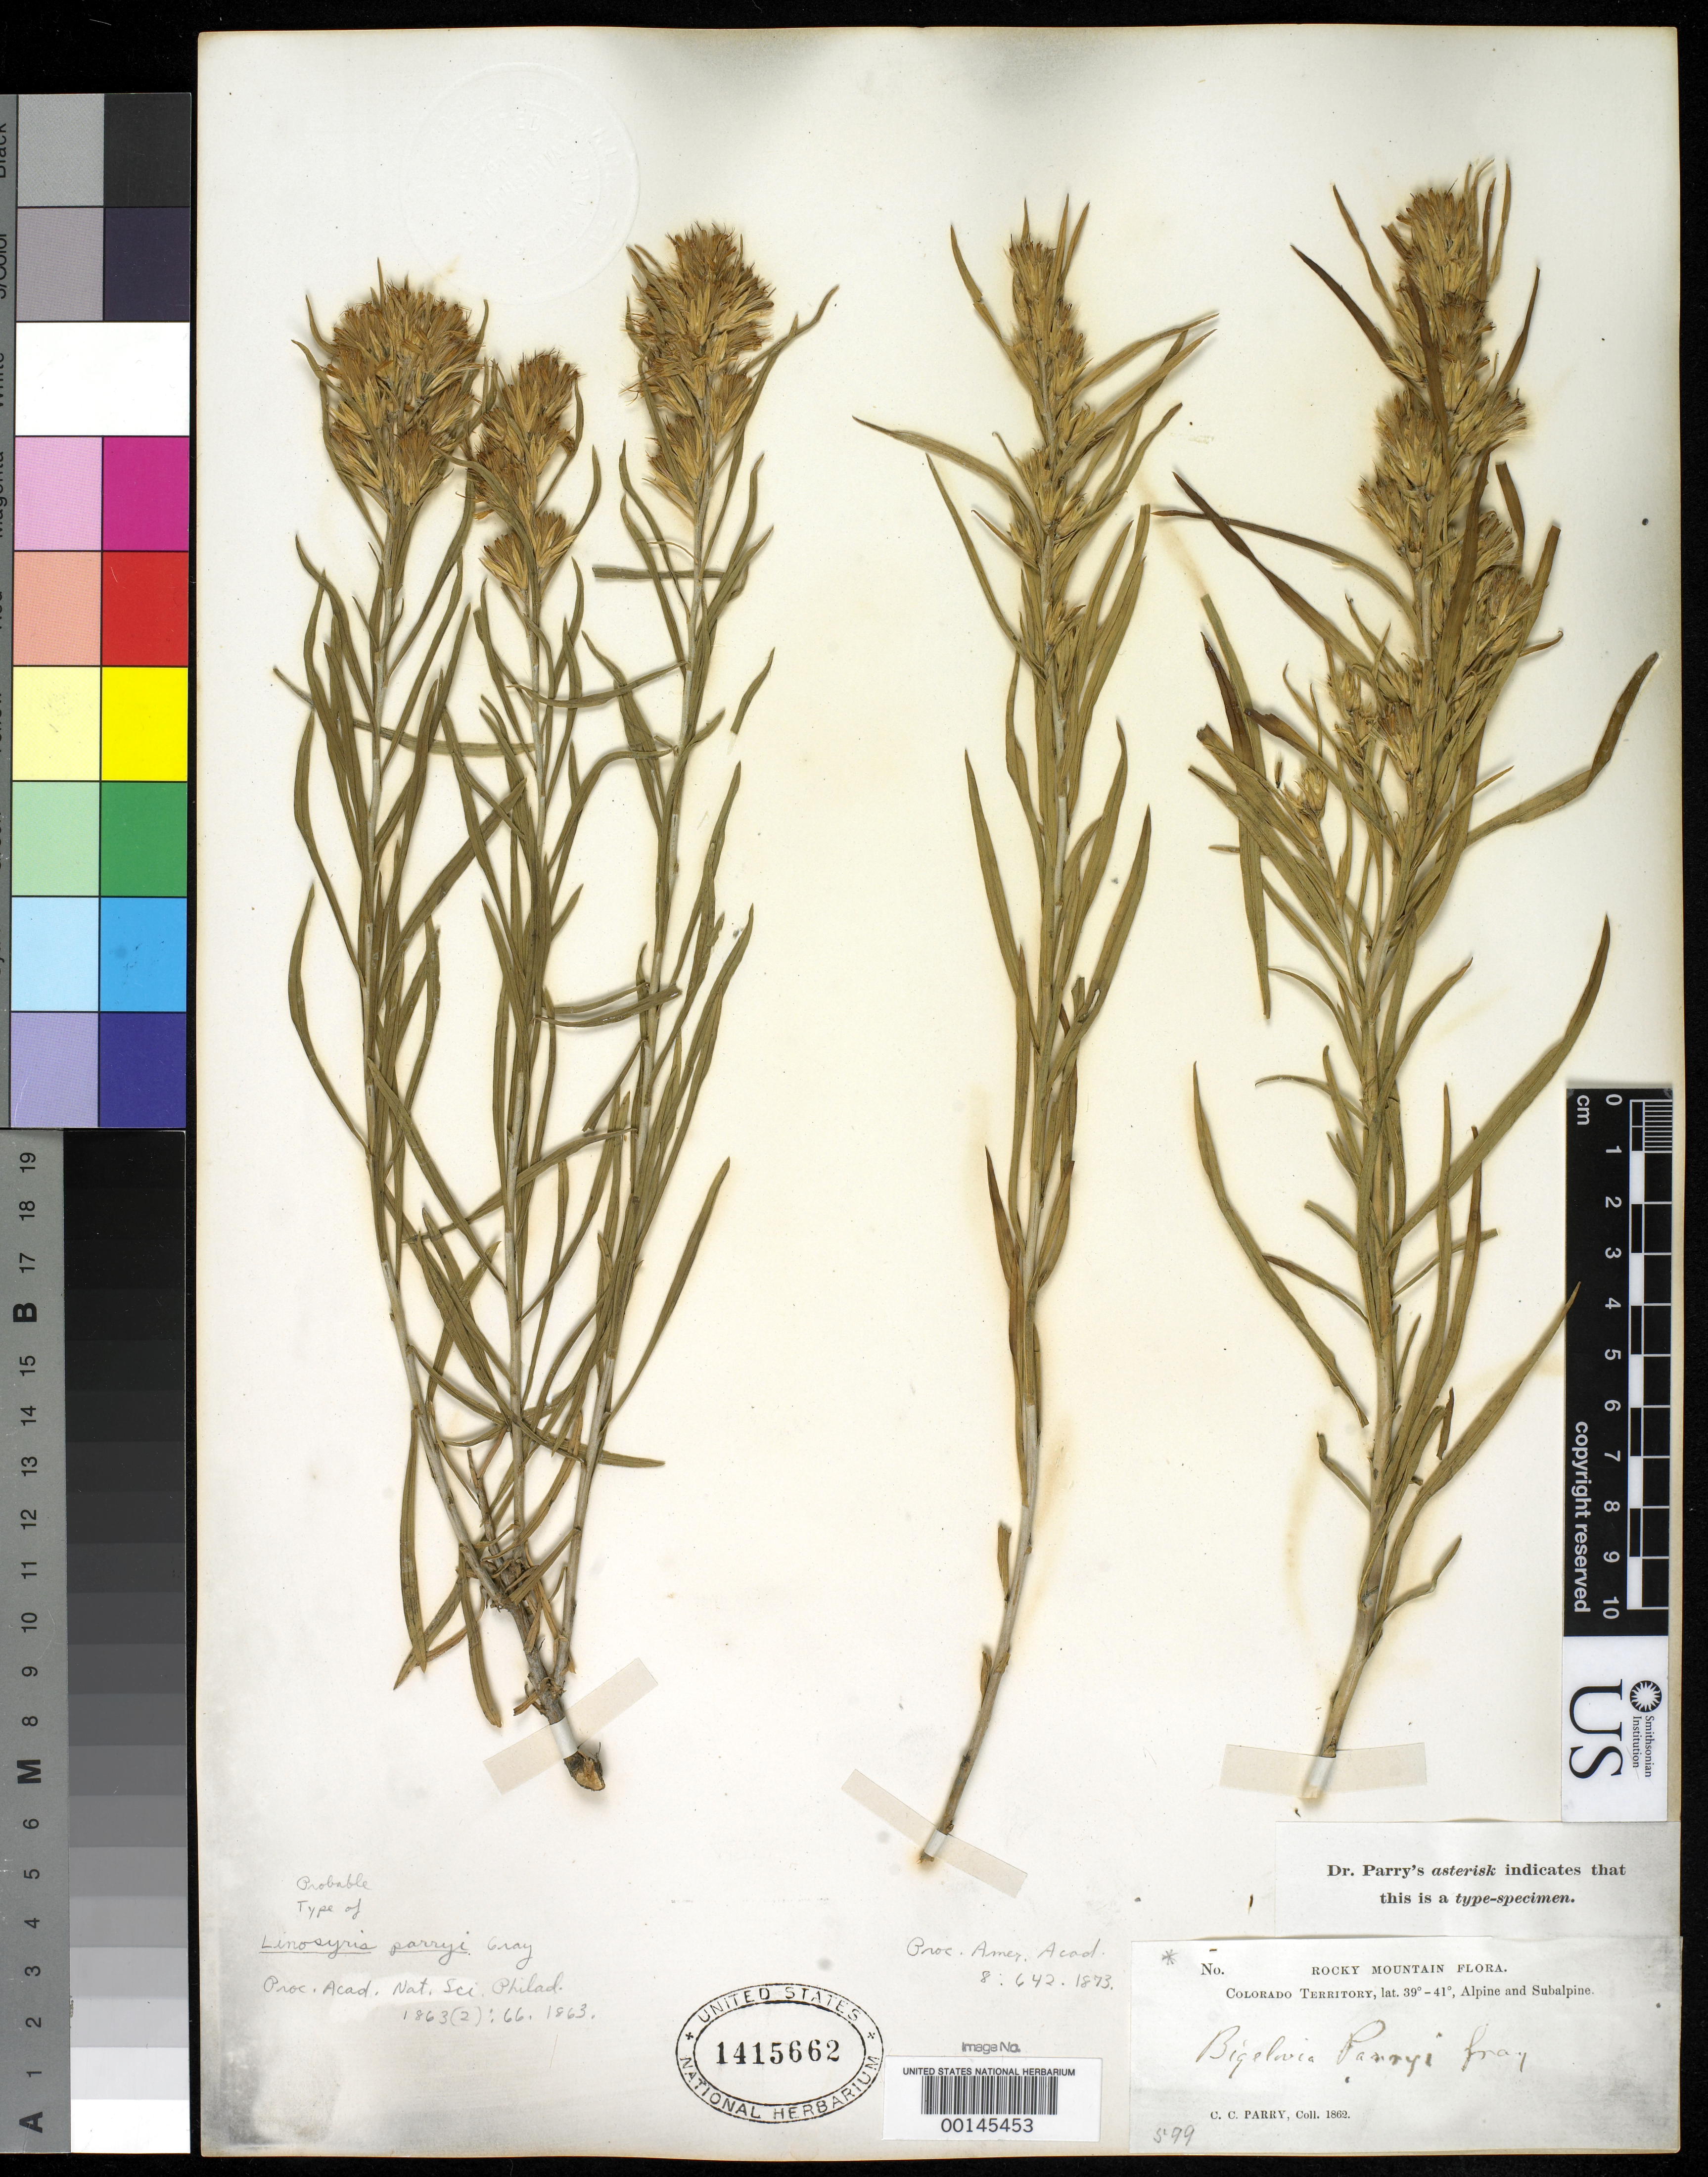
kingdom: Plantae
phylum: Tracheophyta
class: Magnoliopsida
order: Asterales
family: Asteraceae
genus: Linosyris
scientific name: Linosyris parryi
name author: A. Gray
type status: Type Collection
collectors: C. C. Parry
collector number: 293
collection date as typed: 1862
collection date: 1862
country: United States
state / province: Colorado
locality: Middle Park - Rocky Mts.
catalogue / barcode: US 1415662